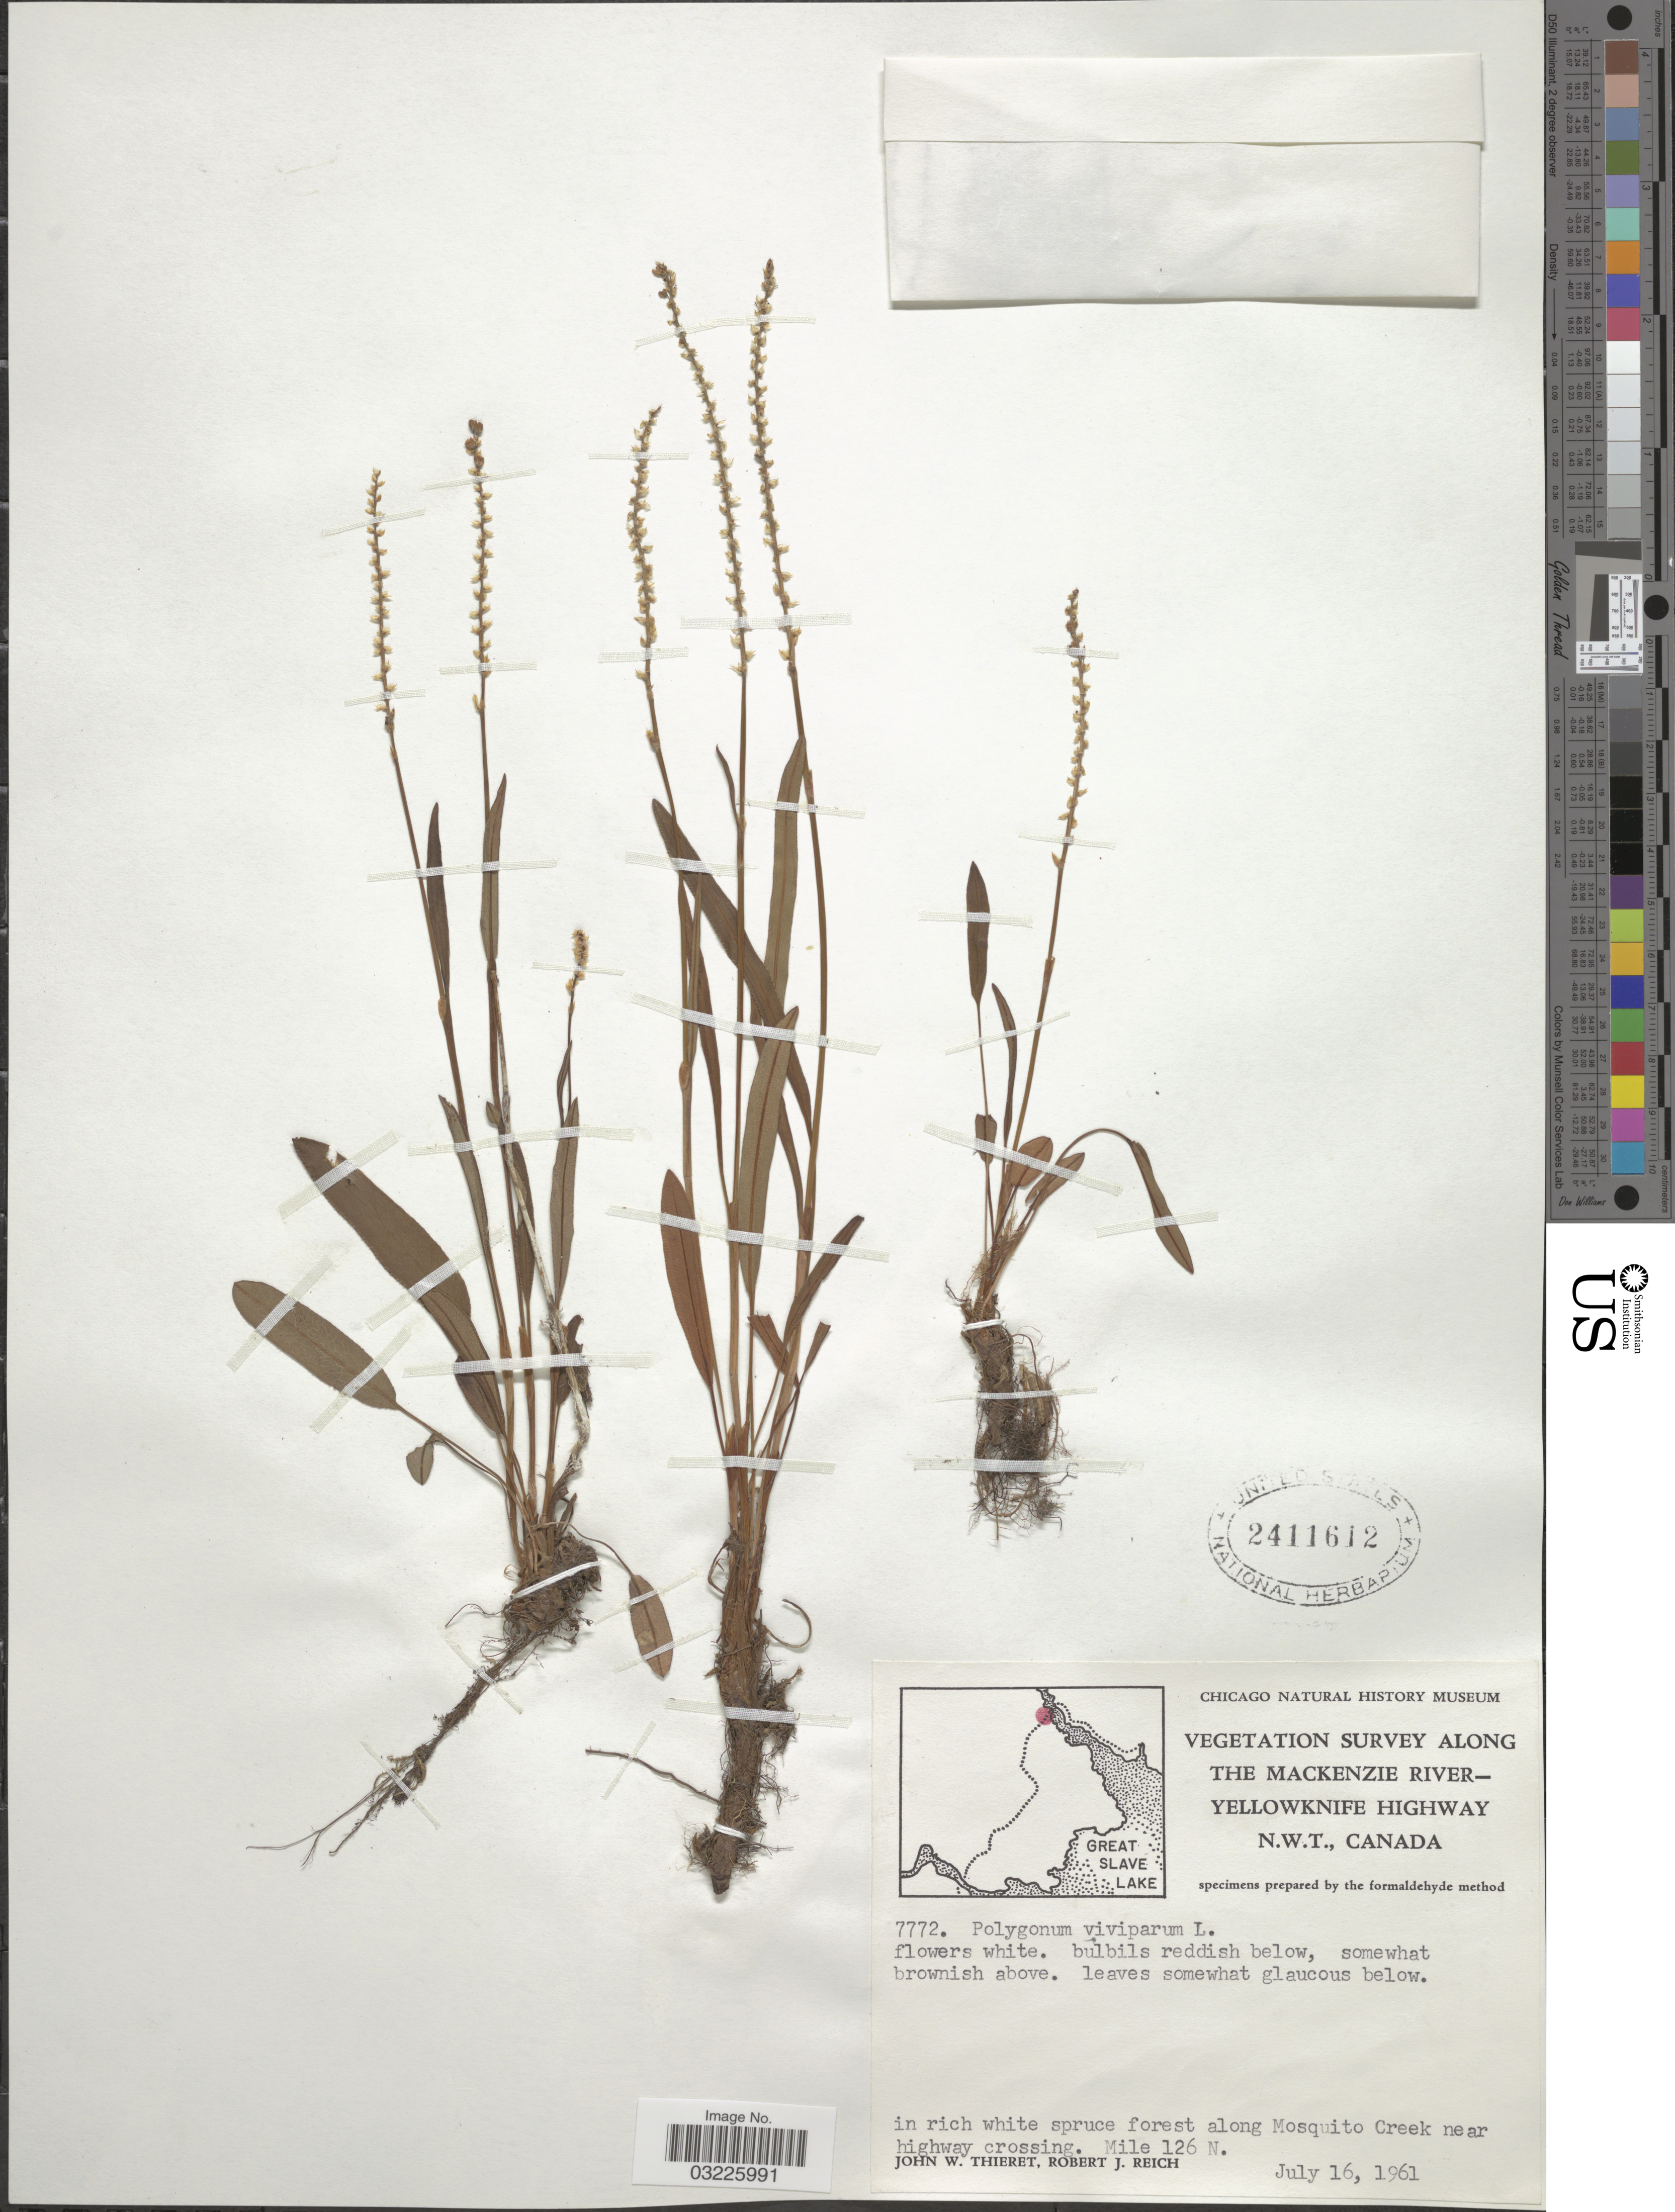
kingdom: Plantae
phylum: Tracheophyta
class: Magnoliopsida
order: Caryophyllales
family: Polygonaceae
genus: Bistorta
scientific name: Bistorta vivipara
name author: (L.) Delarbre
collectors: J. W. Thieret & R. Reich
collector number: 7772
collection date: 1961-07-16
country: Canada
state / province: Northwest Territories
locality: Along the Mackenzie River-Yellowknife Highway. Along Mosquito Creek near highway crossing. Mile 126 N.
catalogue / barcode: US 2411612